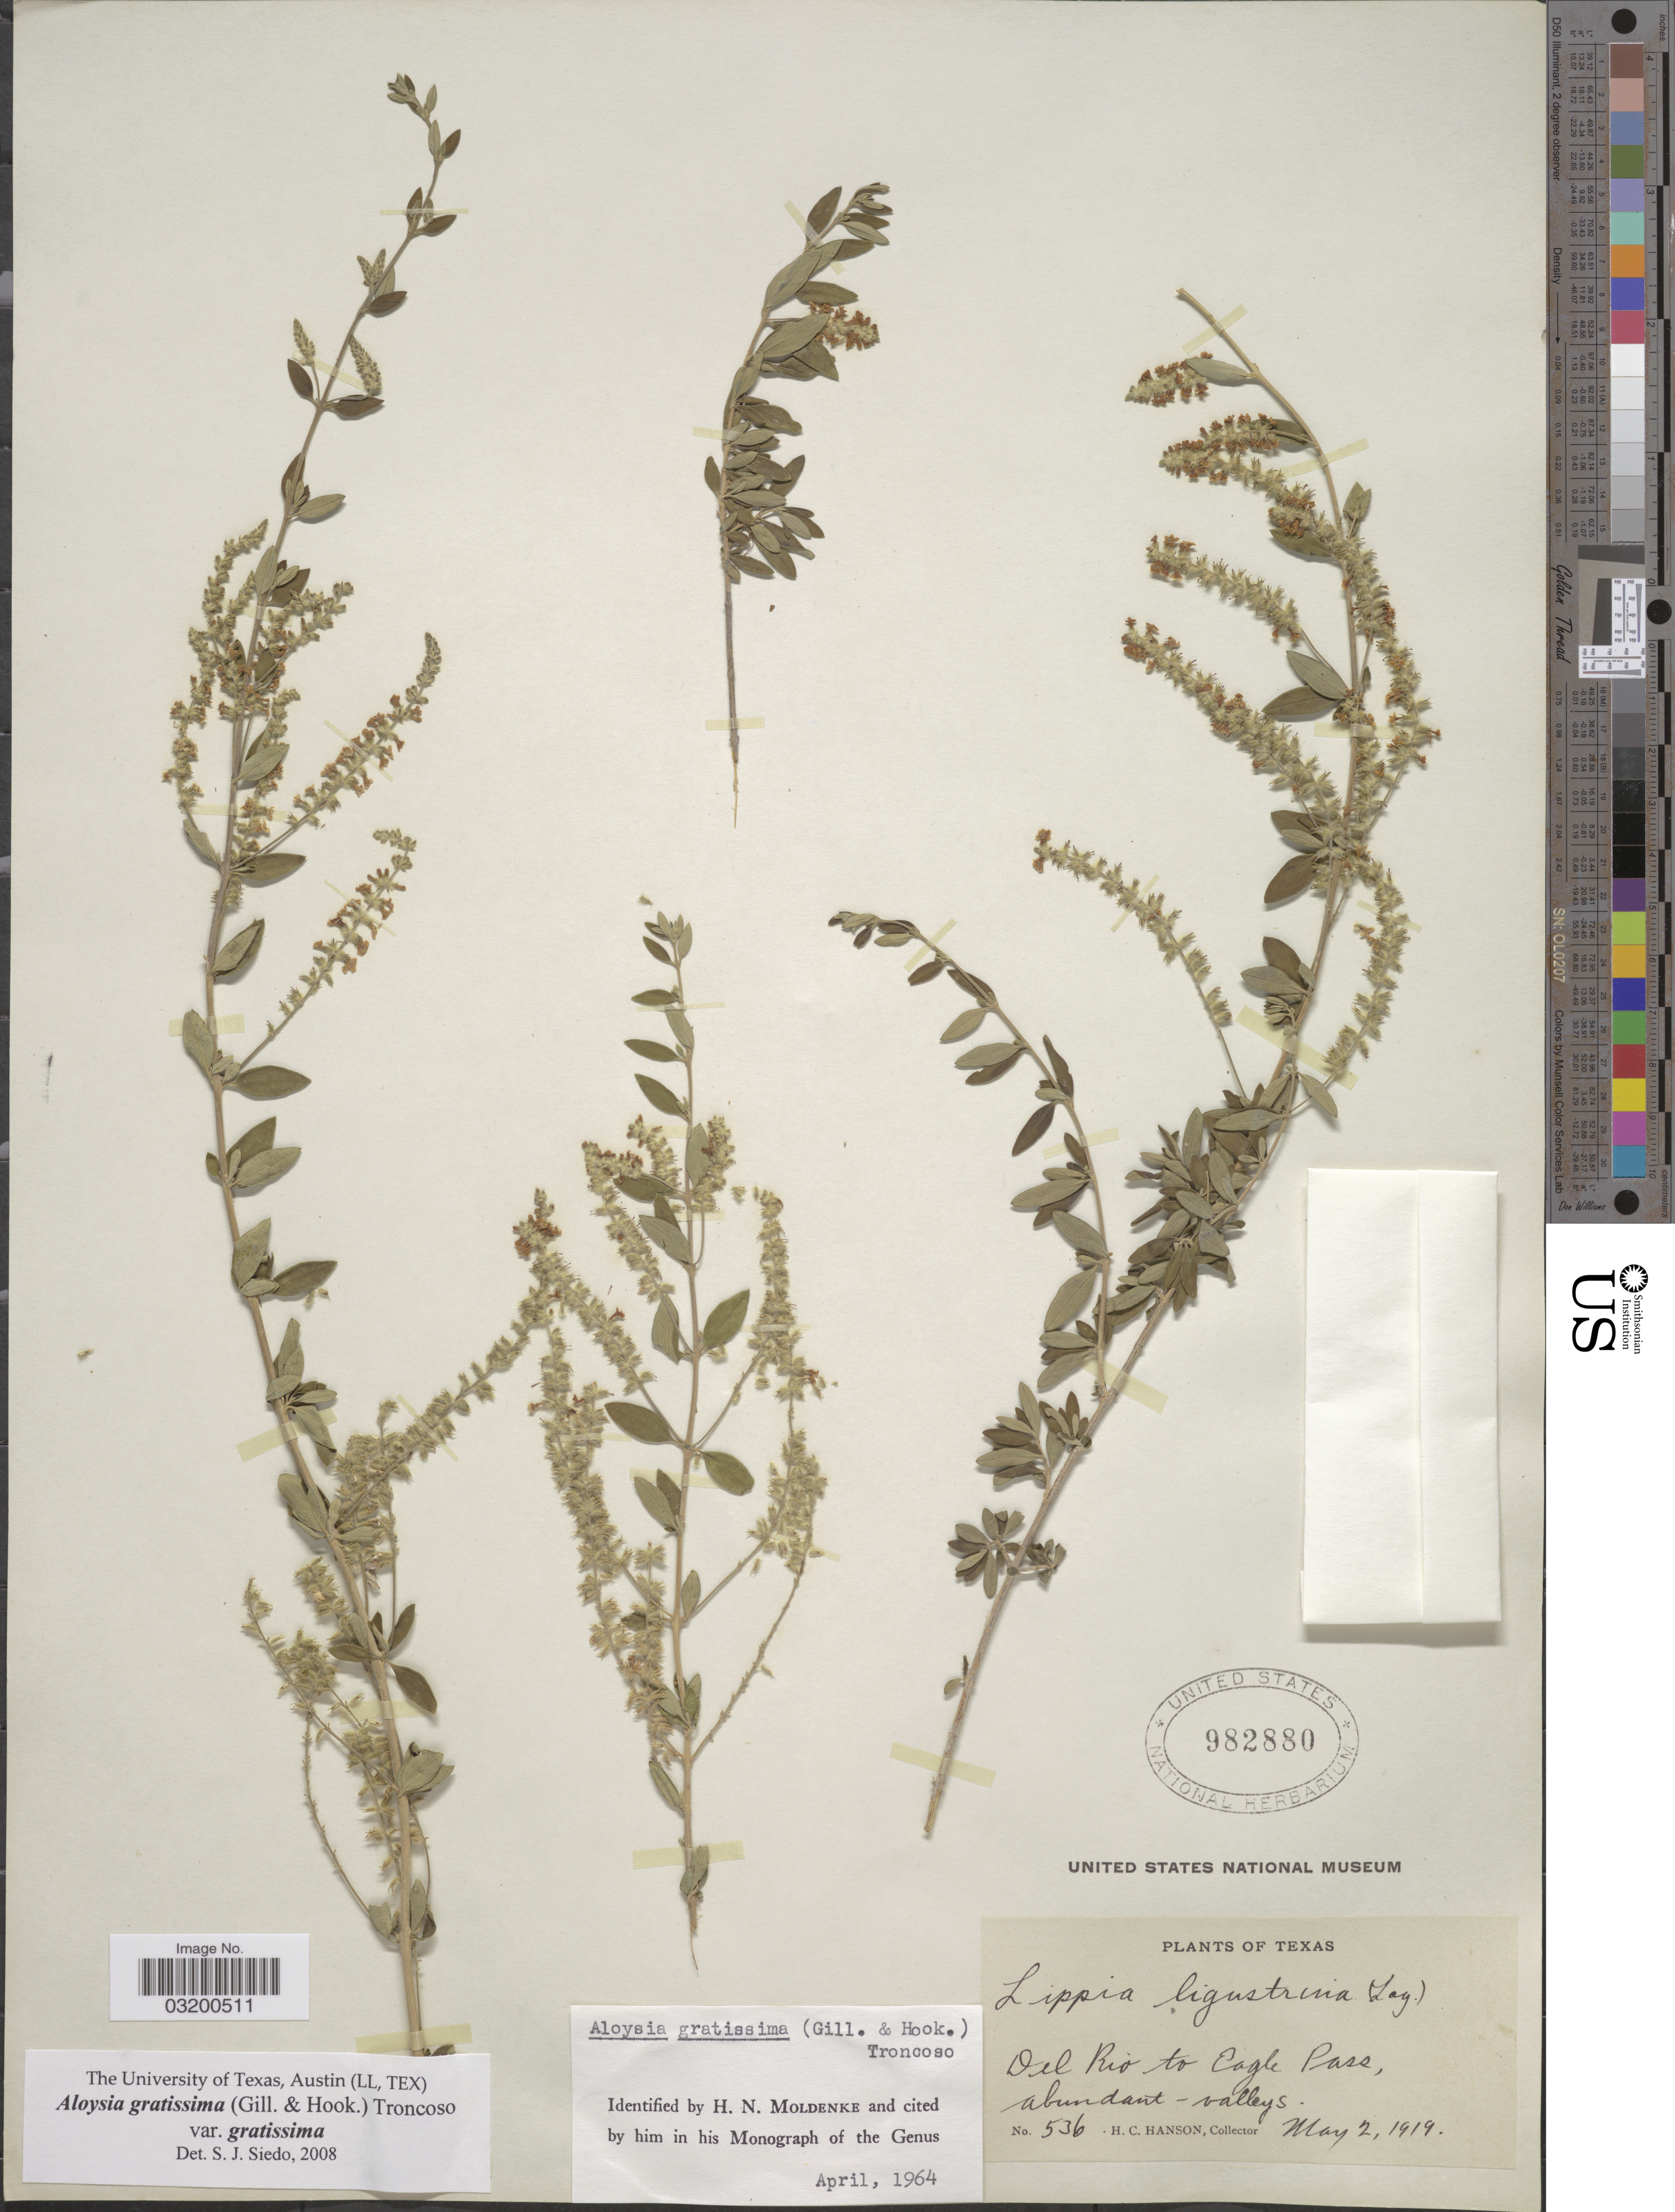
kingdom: Plantae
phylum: Tracheophyta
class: Magnoliopsida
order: Lamiales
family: Verbenaceae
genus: Aloysia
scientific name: Aloysia gratissima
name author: (Gillies & Hook.) Tronc.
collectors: H. Hanson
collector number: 536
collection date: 1919-05-02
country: United States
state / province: Texas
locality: Del Rio to Eagle Pass, abundant - valleys.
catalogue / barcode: US 982880